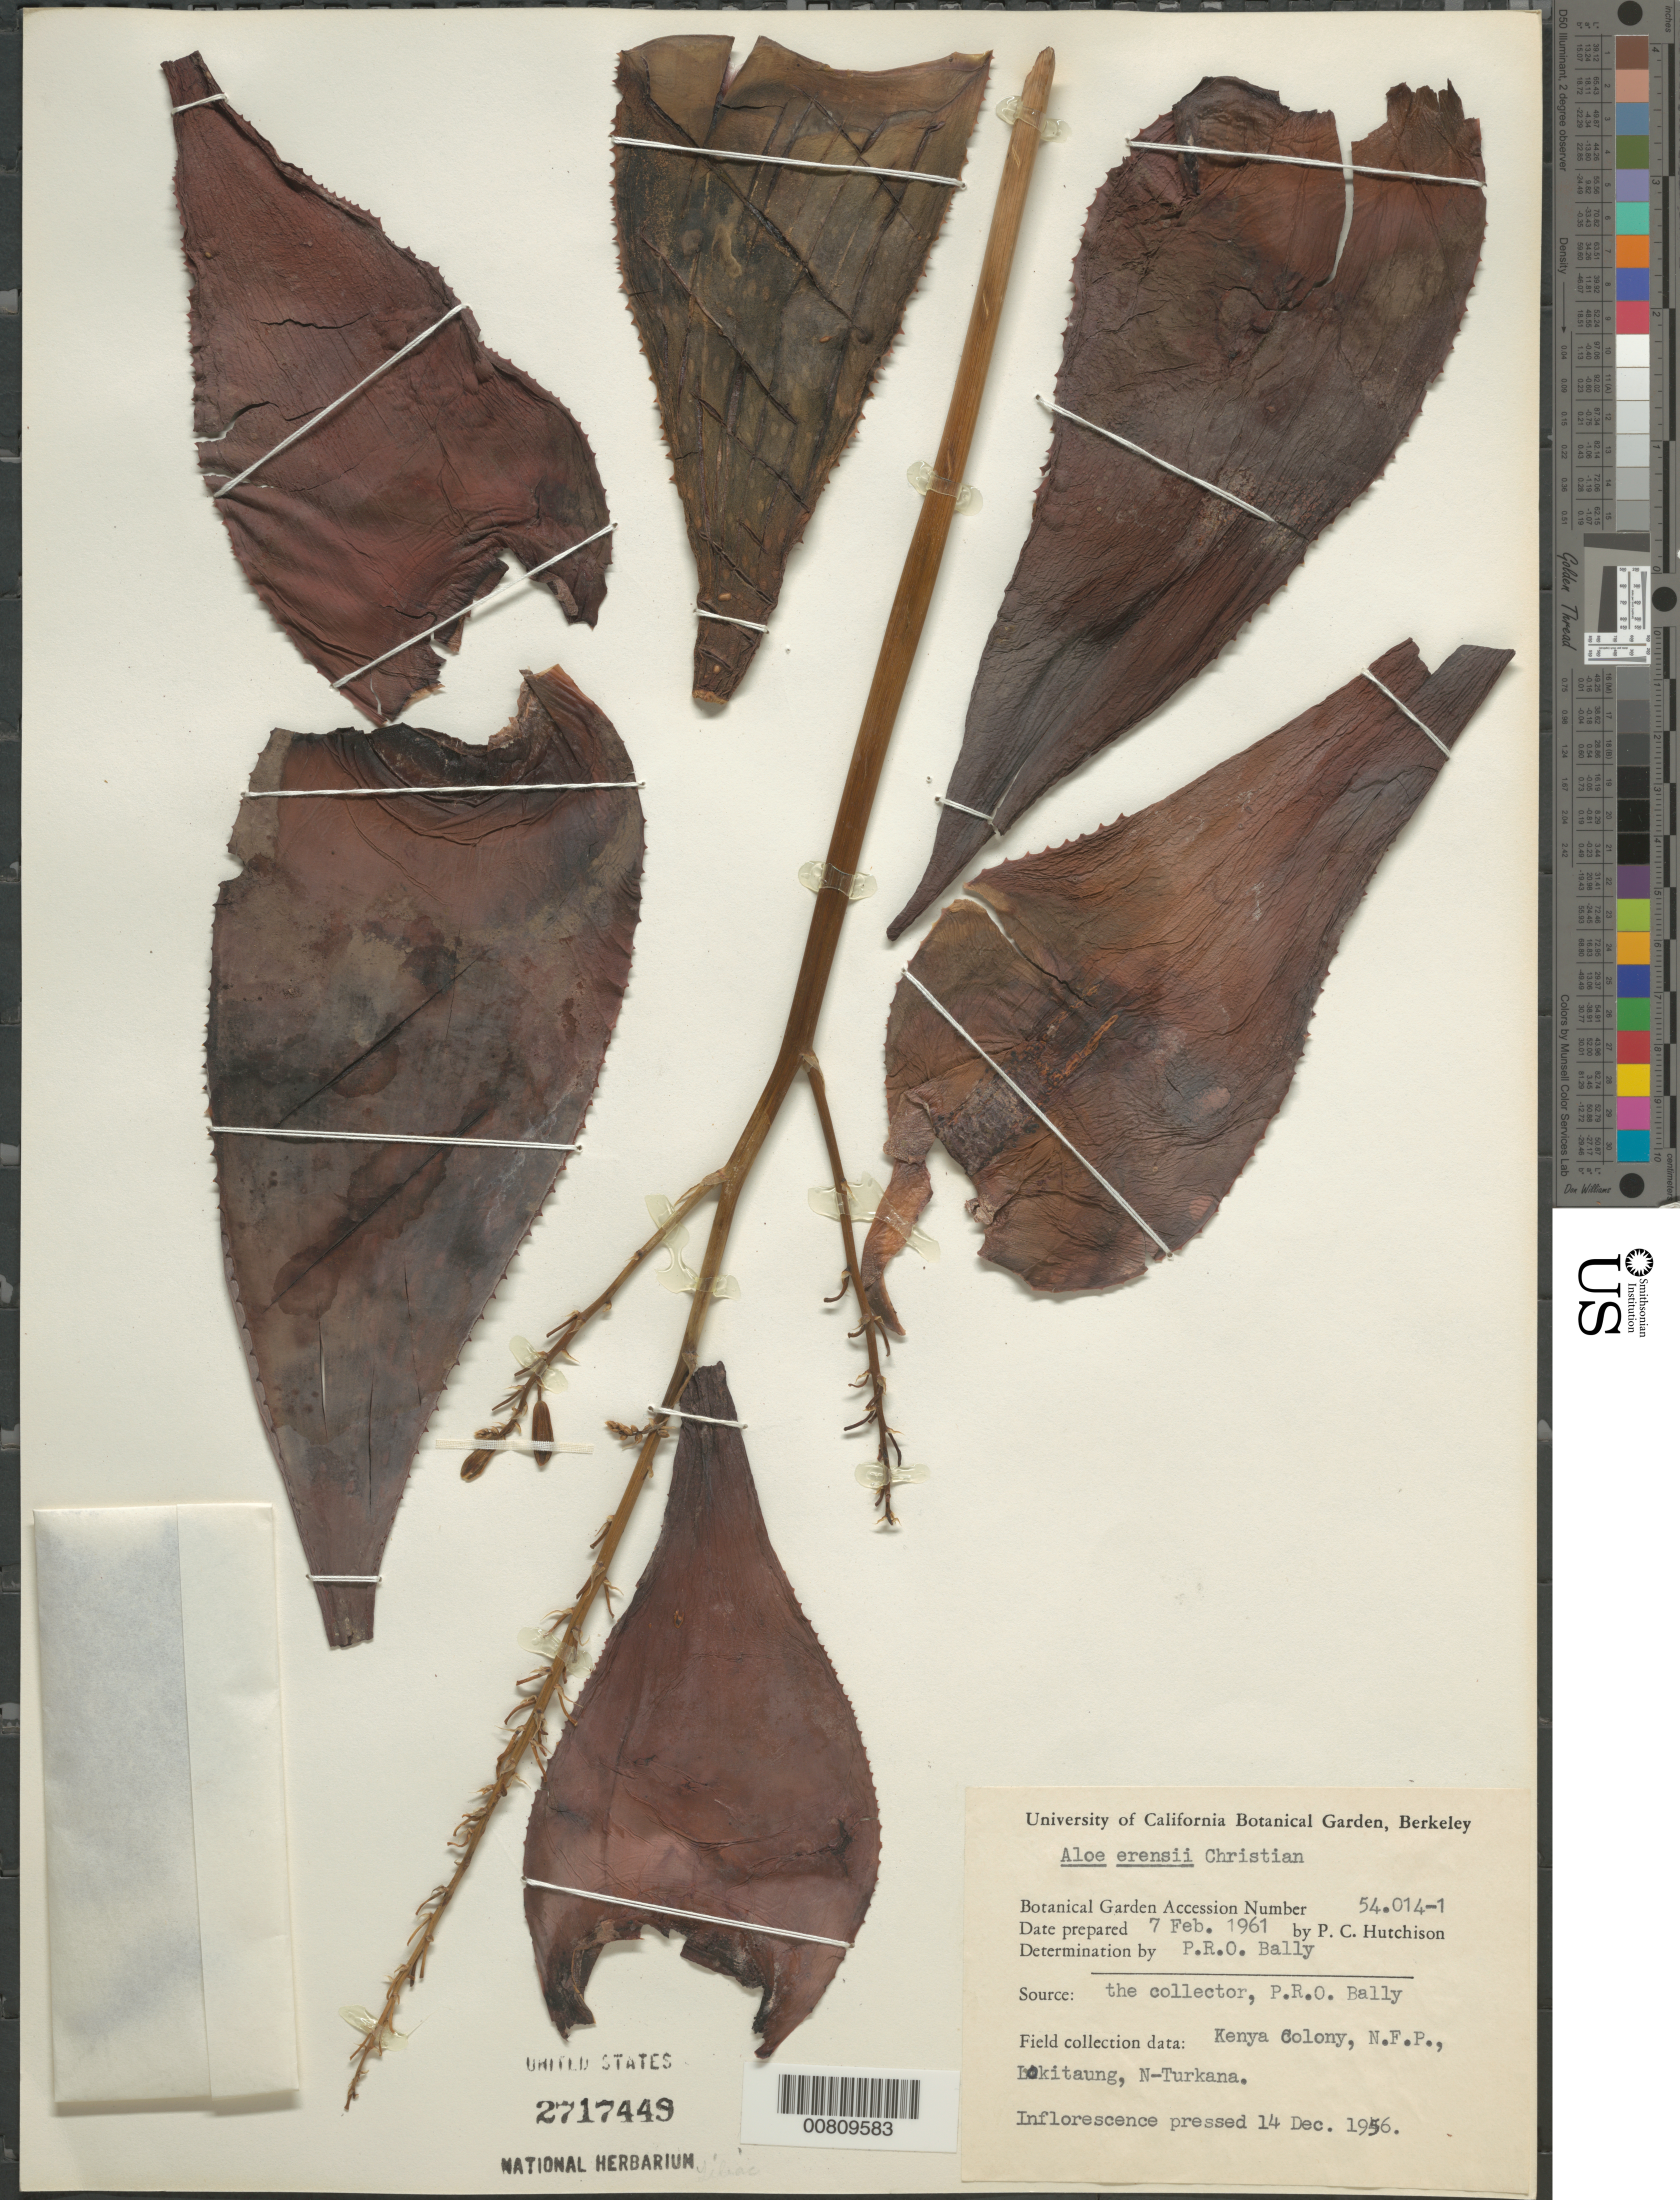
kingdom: Plantae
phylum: Tracheophyta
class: Liliopsida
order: Asparagales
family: Asphodelaceae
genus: Aloe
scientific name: Aloe erensii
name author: Christian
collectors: P. C. Hutchison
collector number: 54014-1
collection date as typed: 07 Feb 1961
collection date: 1961-02-07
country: United States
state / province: California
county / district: Alameda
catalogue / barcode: US 2717449